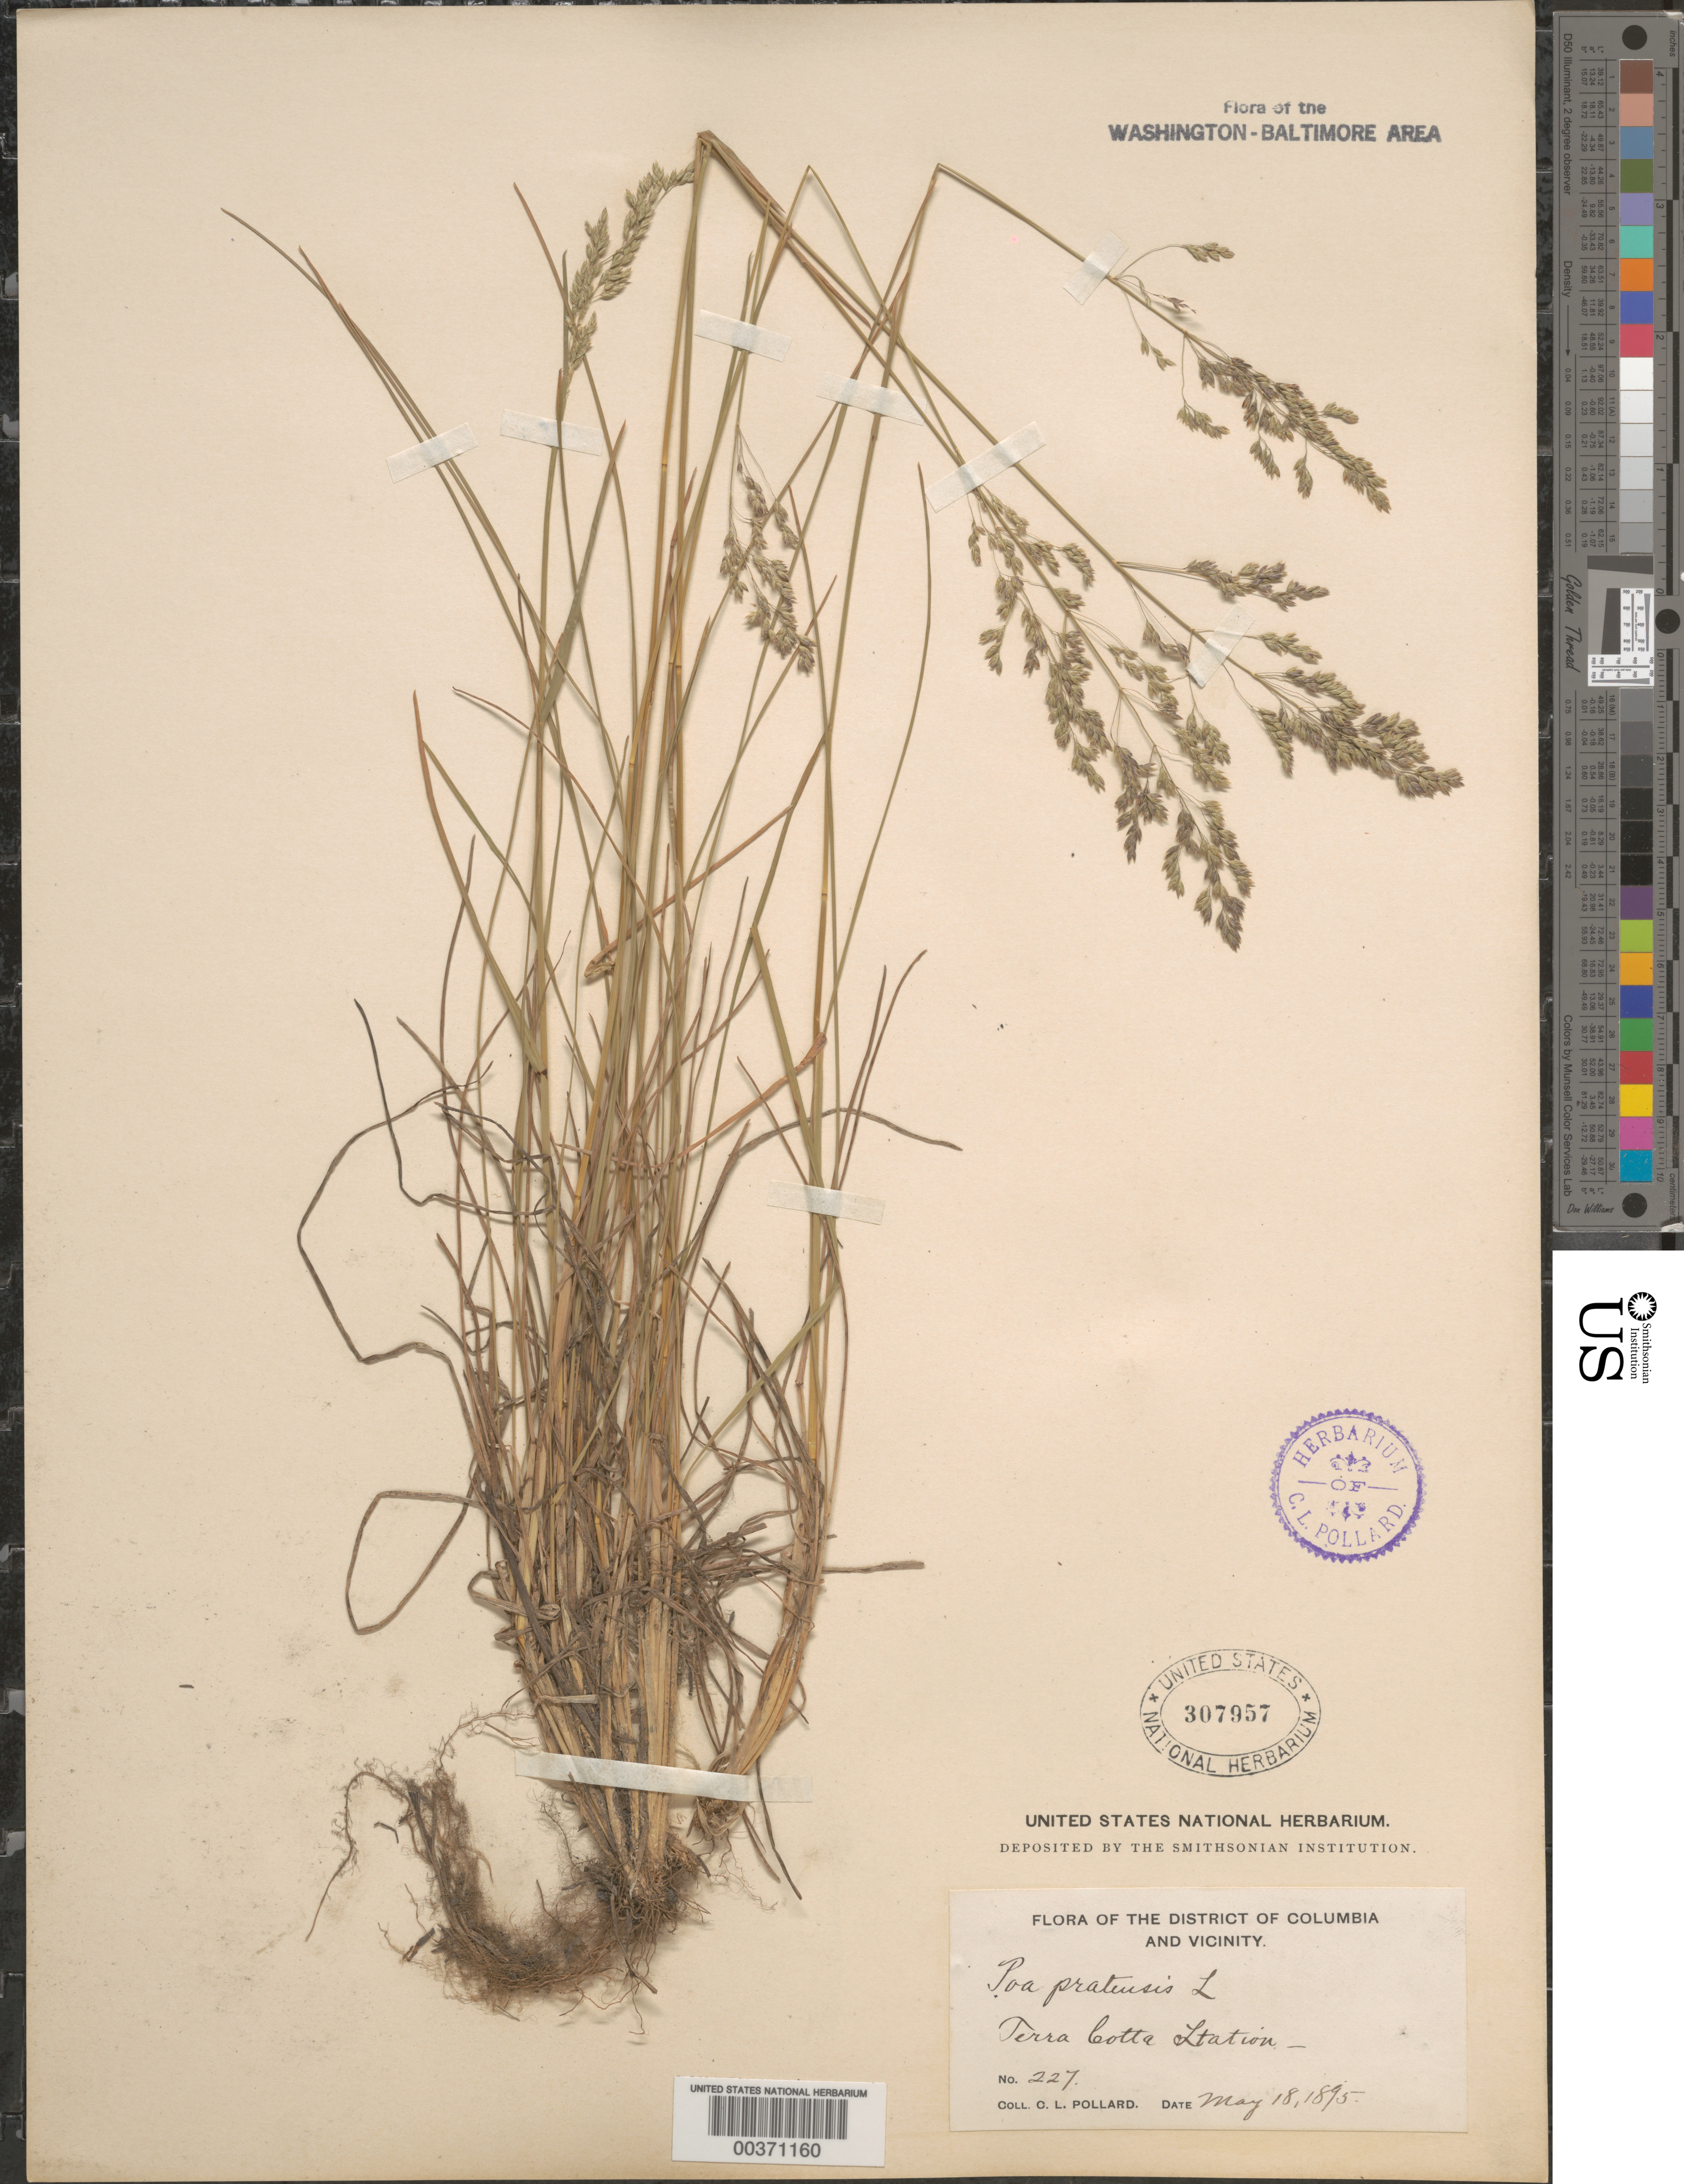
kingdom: Plantae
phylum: Tracheophyta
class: Liliopsida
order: Poales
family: Poaceae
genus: Poa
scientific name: Poa pratensis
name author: L.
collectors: C. L. Pollard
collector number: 227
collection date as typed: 18 May 1895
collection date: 1895-05-18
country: United States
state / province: District of Columbia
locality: Terra Cotta Station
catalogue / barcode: US 307957